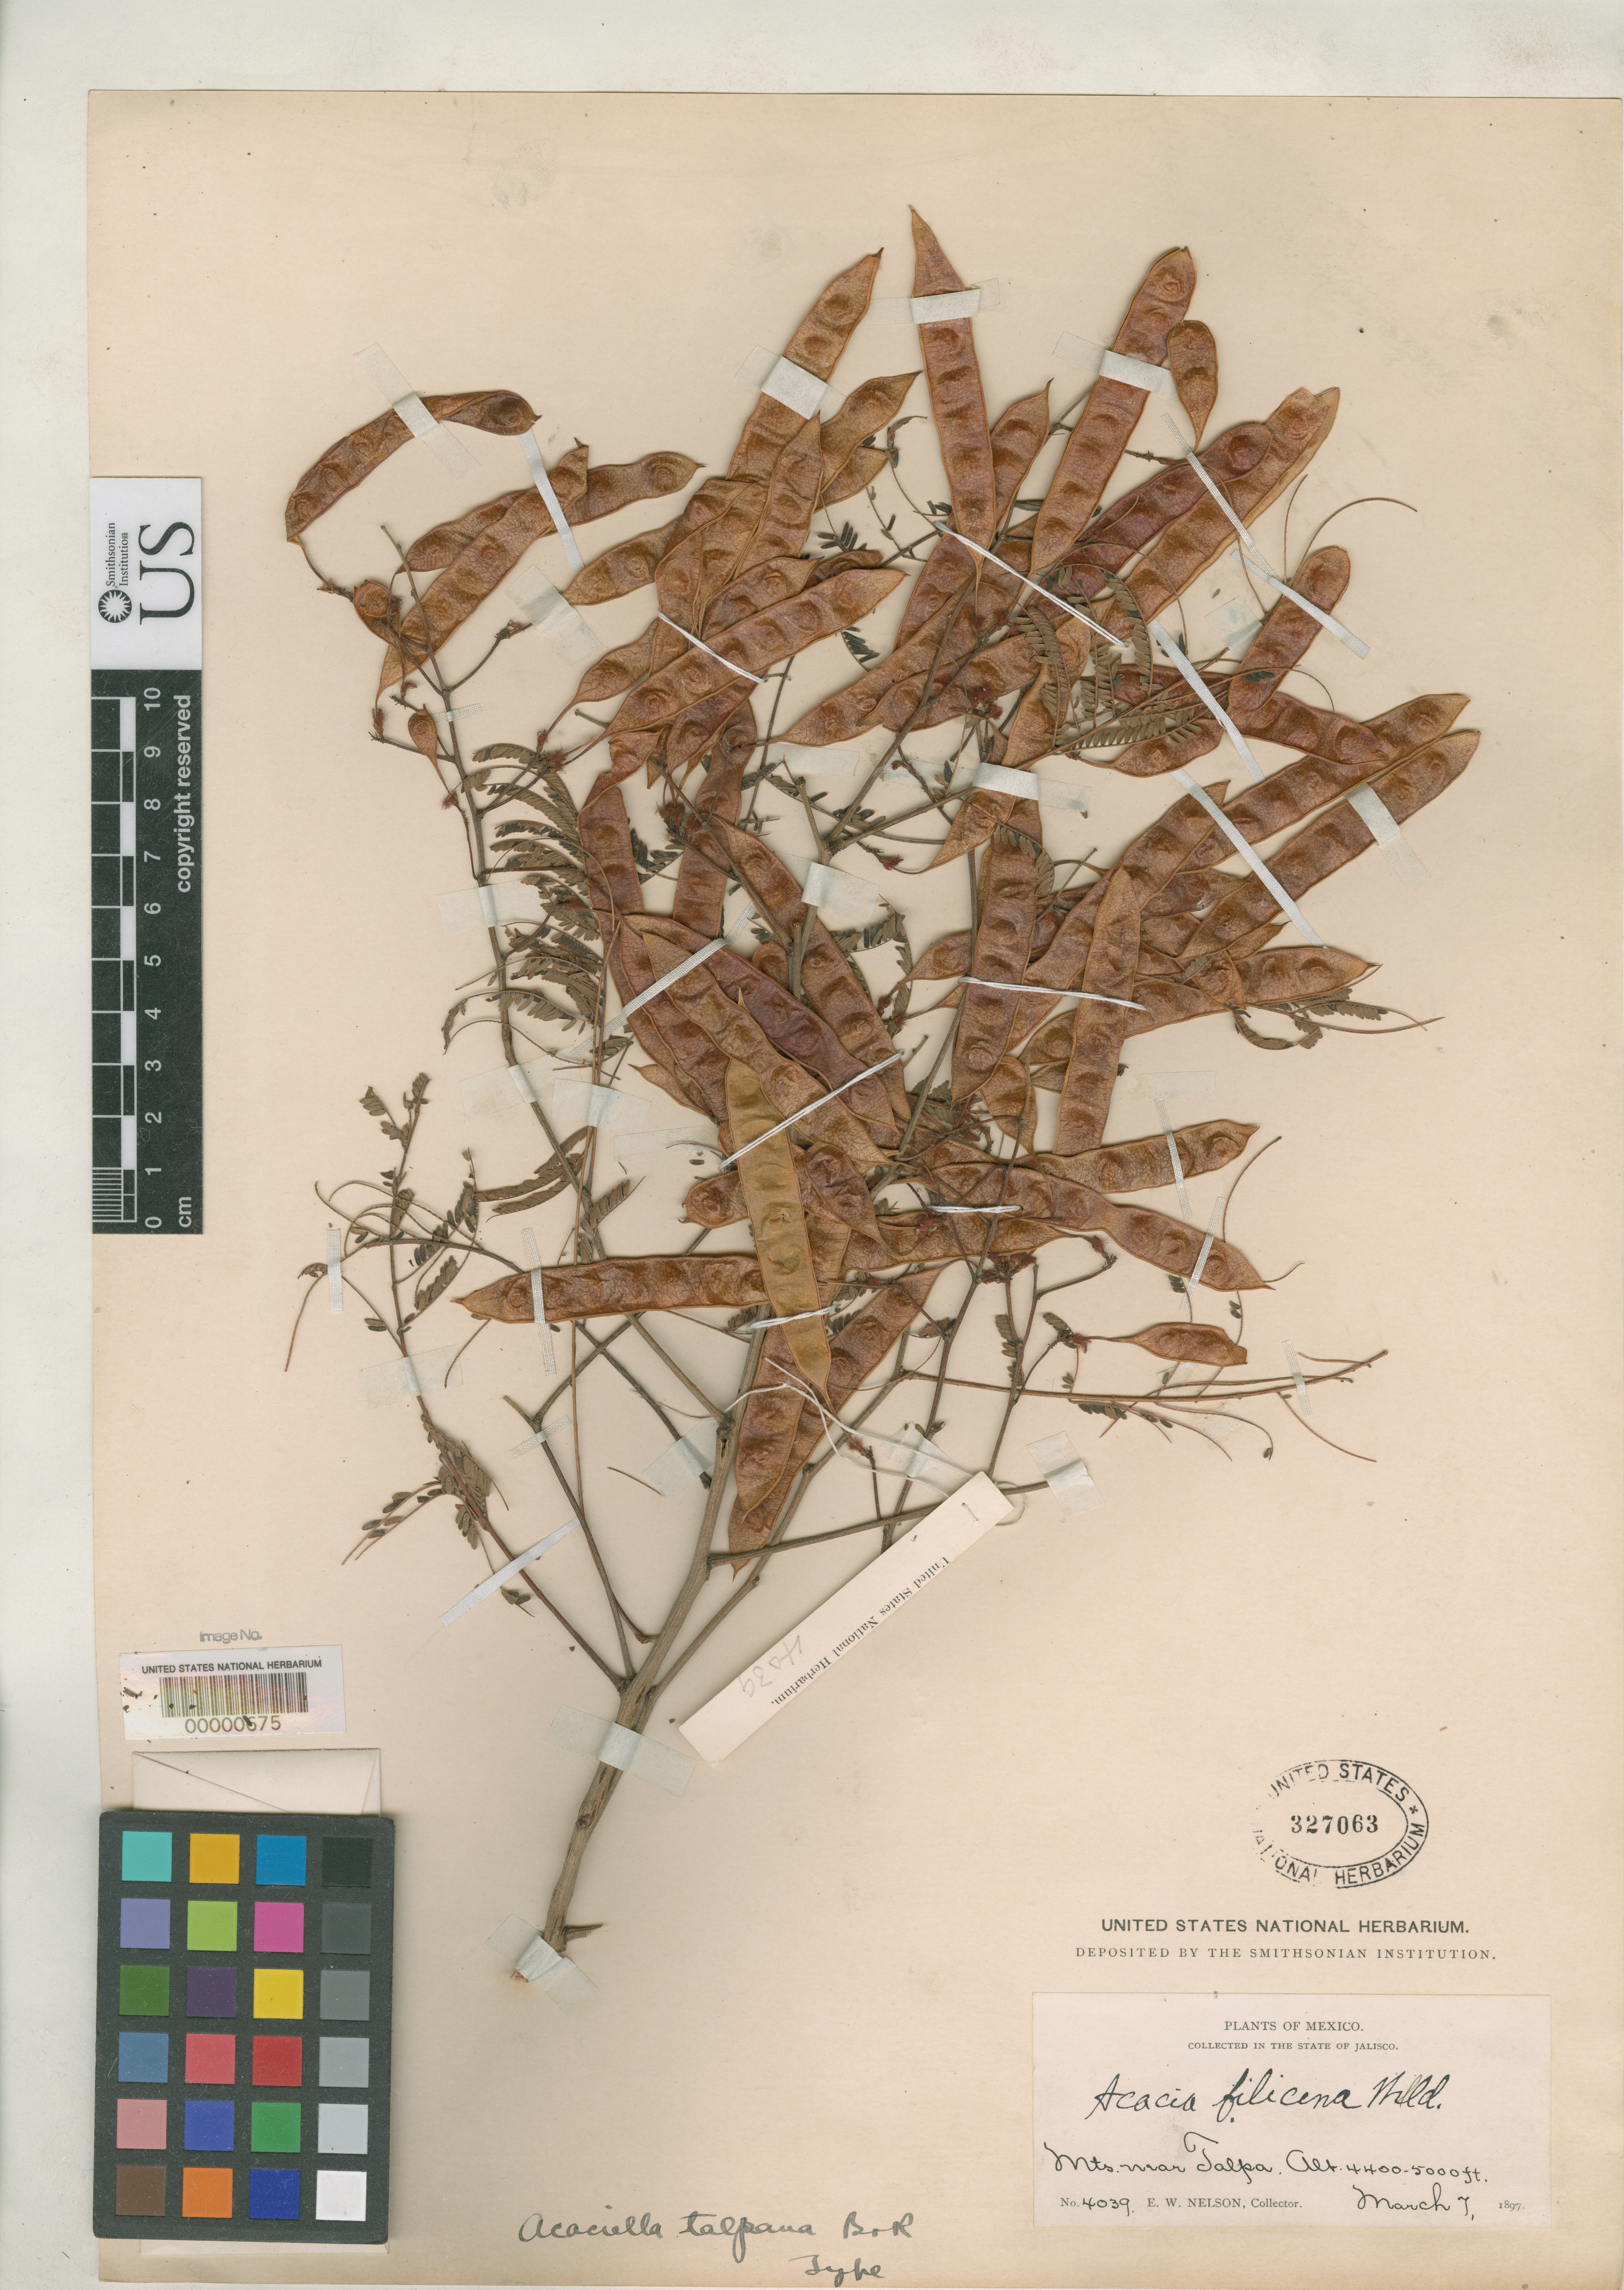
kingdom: Plantae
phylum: Tracheophyta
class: Magnoliopsida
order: Fabales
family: Fabaceae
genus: Acaciella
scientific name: Acaciella talpana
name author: Britton & Rose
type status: Holotype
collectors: E. W. Nelson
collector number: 4039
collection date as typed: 07 Mar 1897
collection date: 1897-03-07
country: Mexico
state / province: Jalisco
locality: Talpa.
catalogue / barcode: US 327063